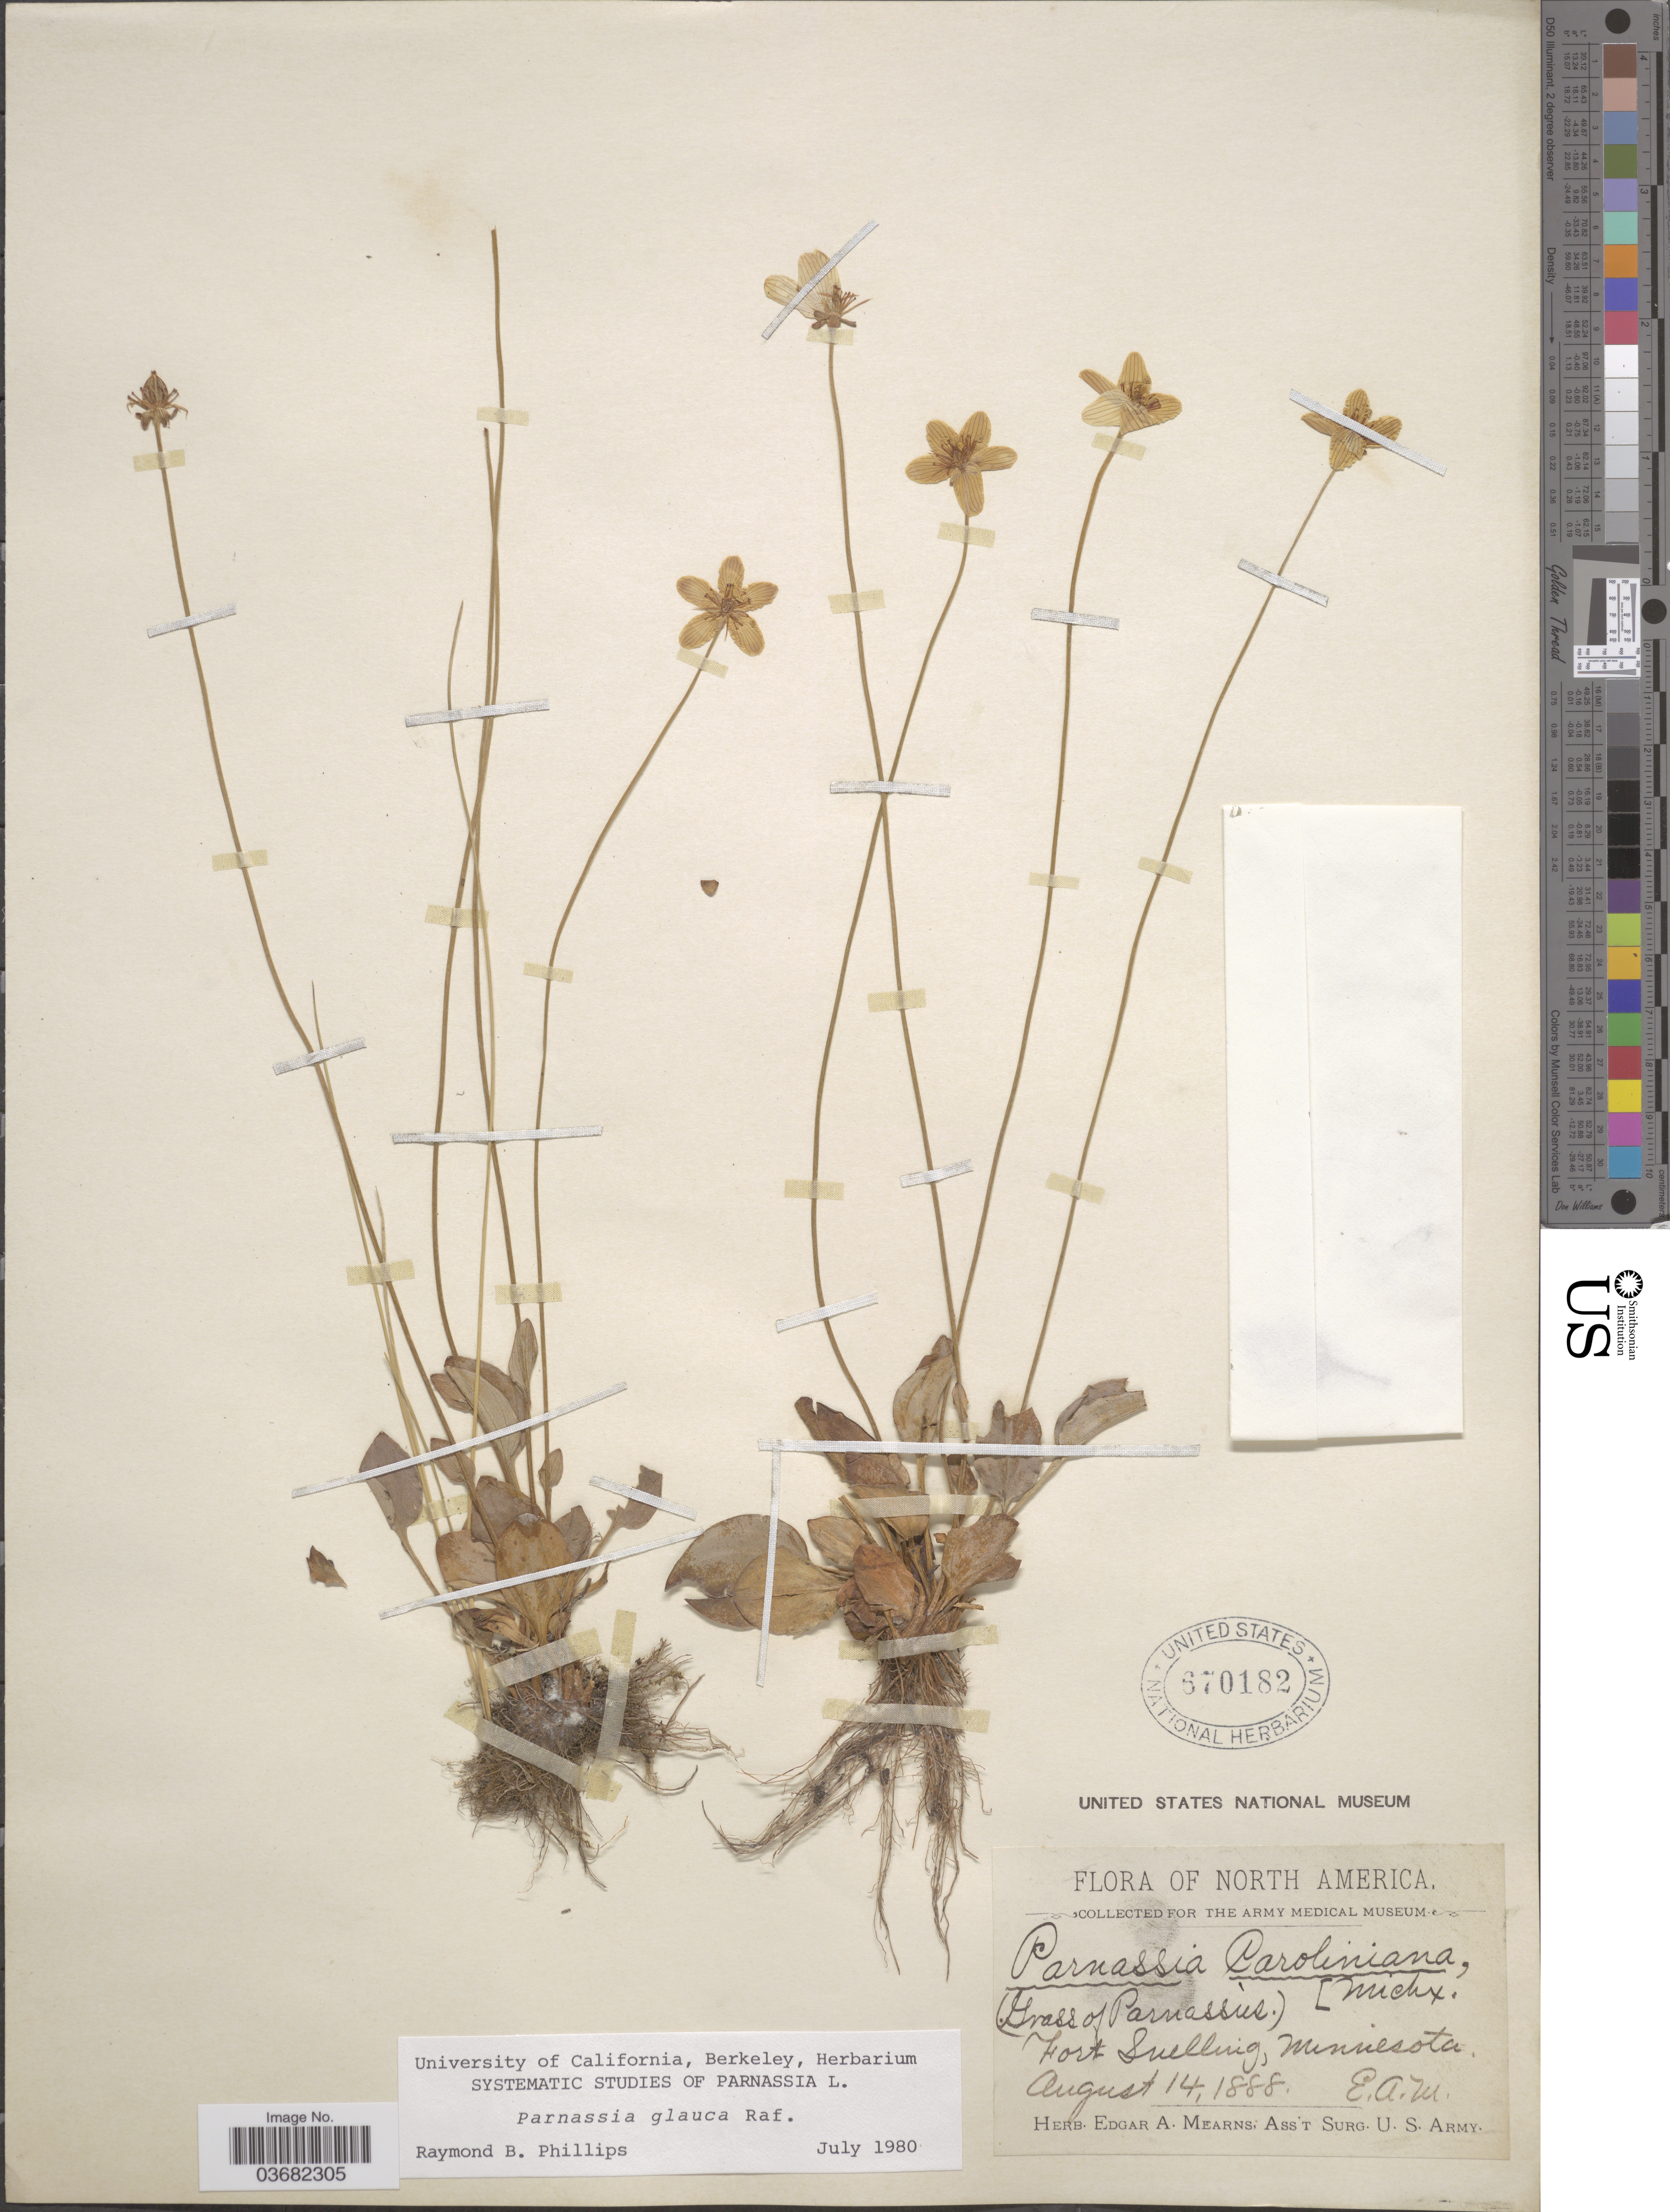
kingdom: Plantae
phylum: Tracheophyta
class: Magnoliopsida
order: Celastrales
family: Parnassiaceae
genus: Parnassia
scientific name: Parnassia glauca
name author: Raf.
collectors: E. A. Mearns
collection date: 1888-08-14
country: United States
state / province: Minnesota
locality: Fort Snelling.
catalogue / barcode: US 670182